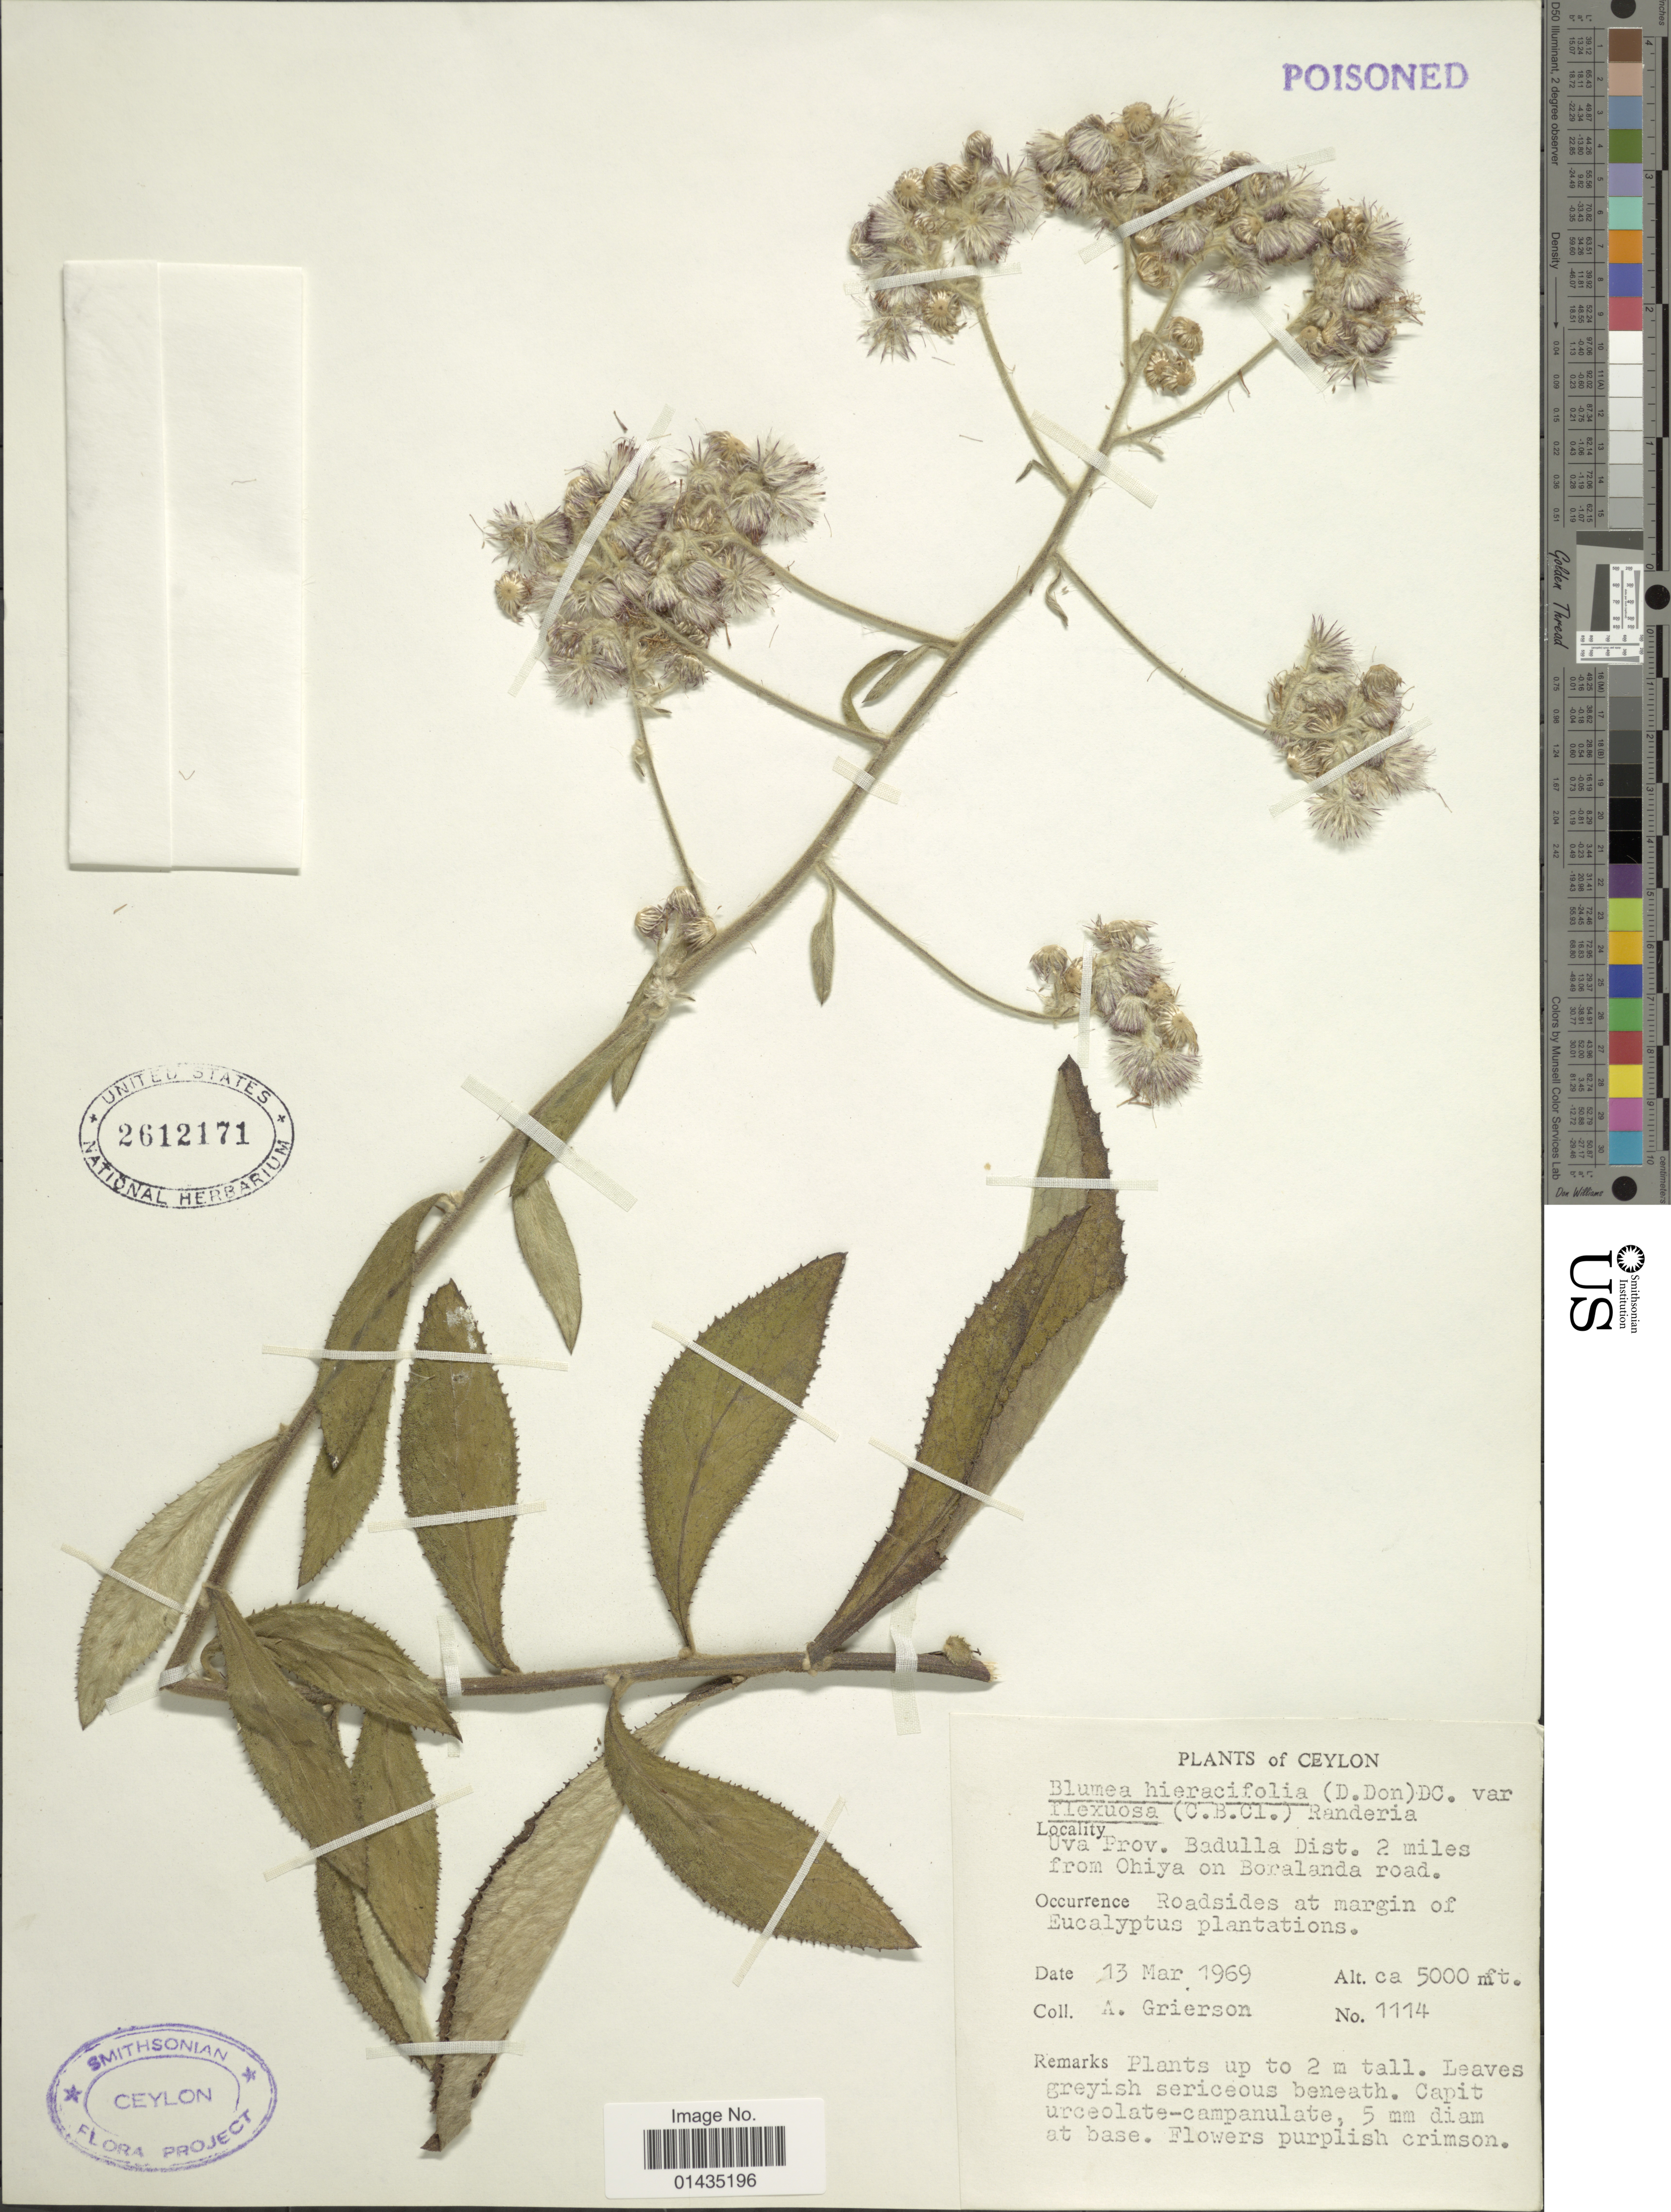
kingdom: Plantae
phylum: Tracheophyta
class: Magnoliopsida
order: Asterales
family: Asteraceae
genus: Blumea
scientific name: Blumea hieraciifolia var. flexuosa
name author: (C.B. Clarke) Randeria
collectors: A. Grierson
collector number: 1114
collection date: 1969-03-13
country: Sri Lanka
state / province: Uva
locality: Ceylon, Badulla Dist. 2 miles from Ohiya on Boralanda road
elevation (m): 5000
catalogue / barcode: US 2612171